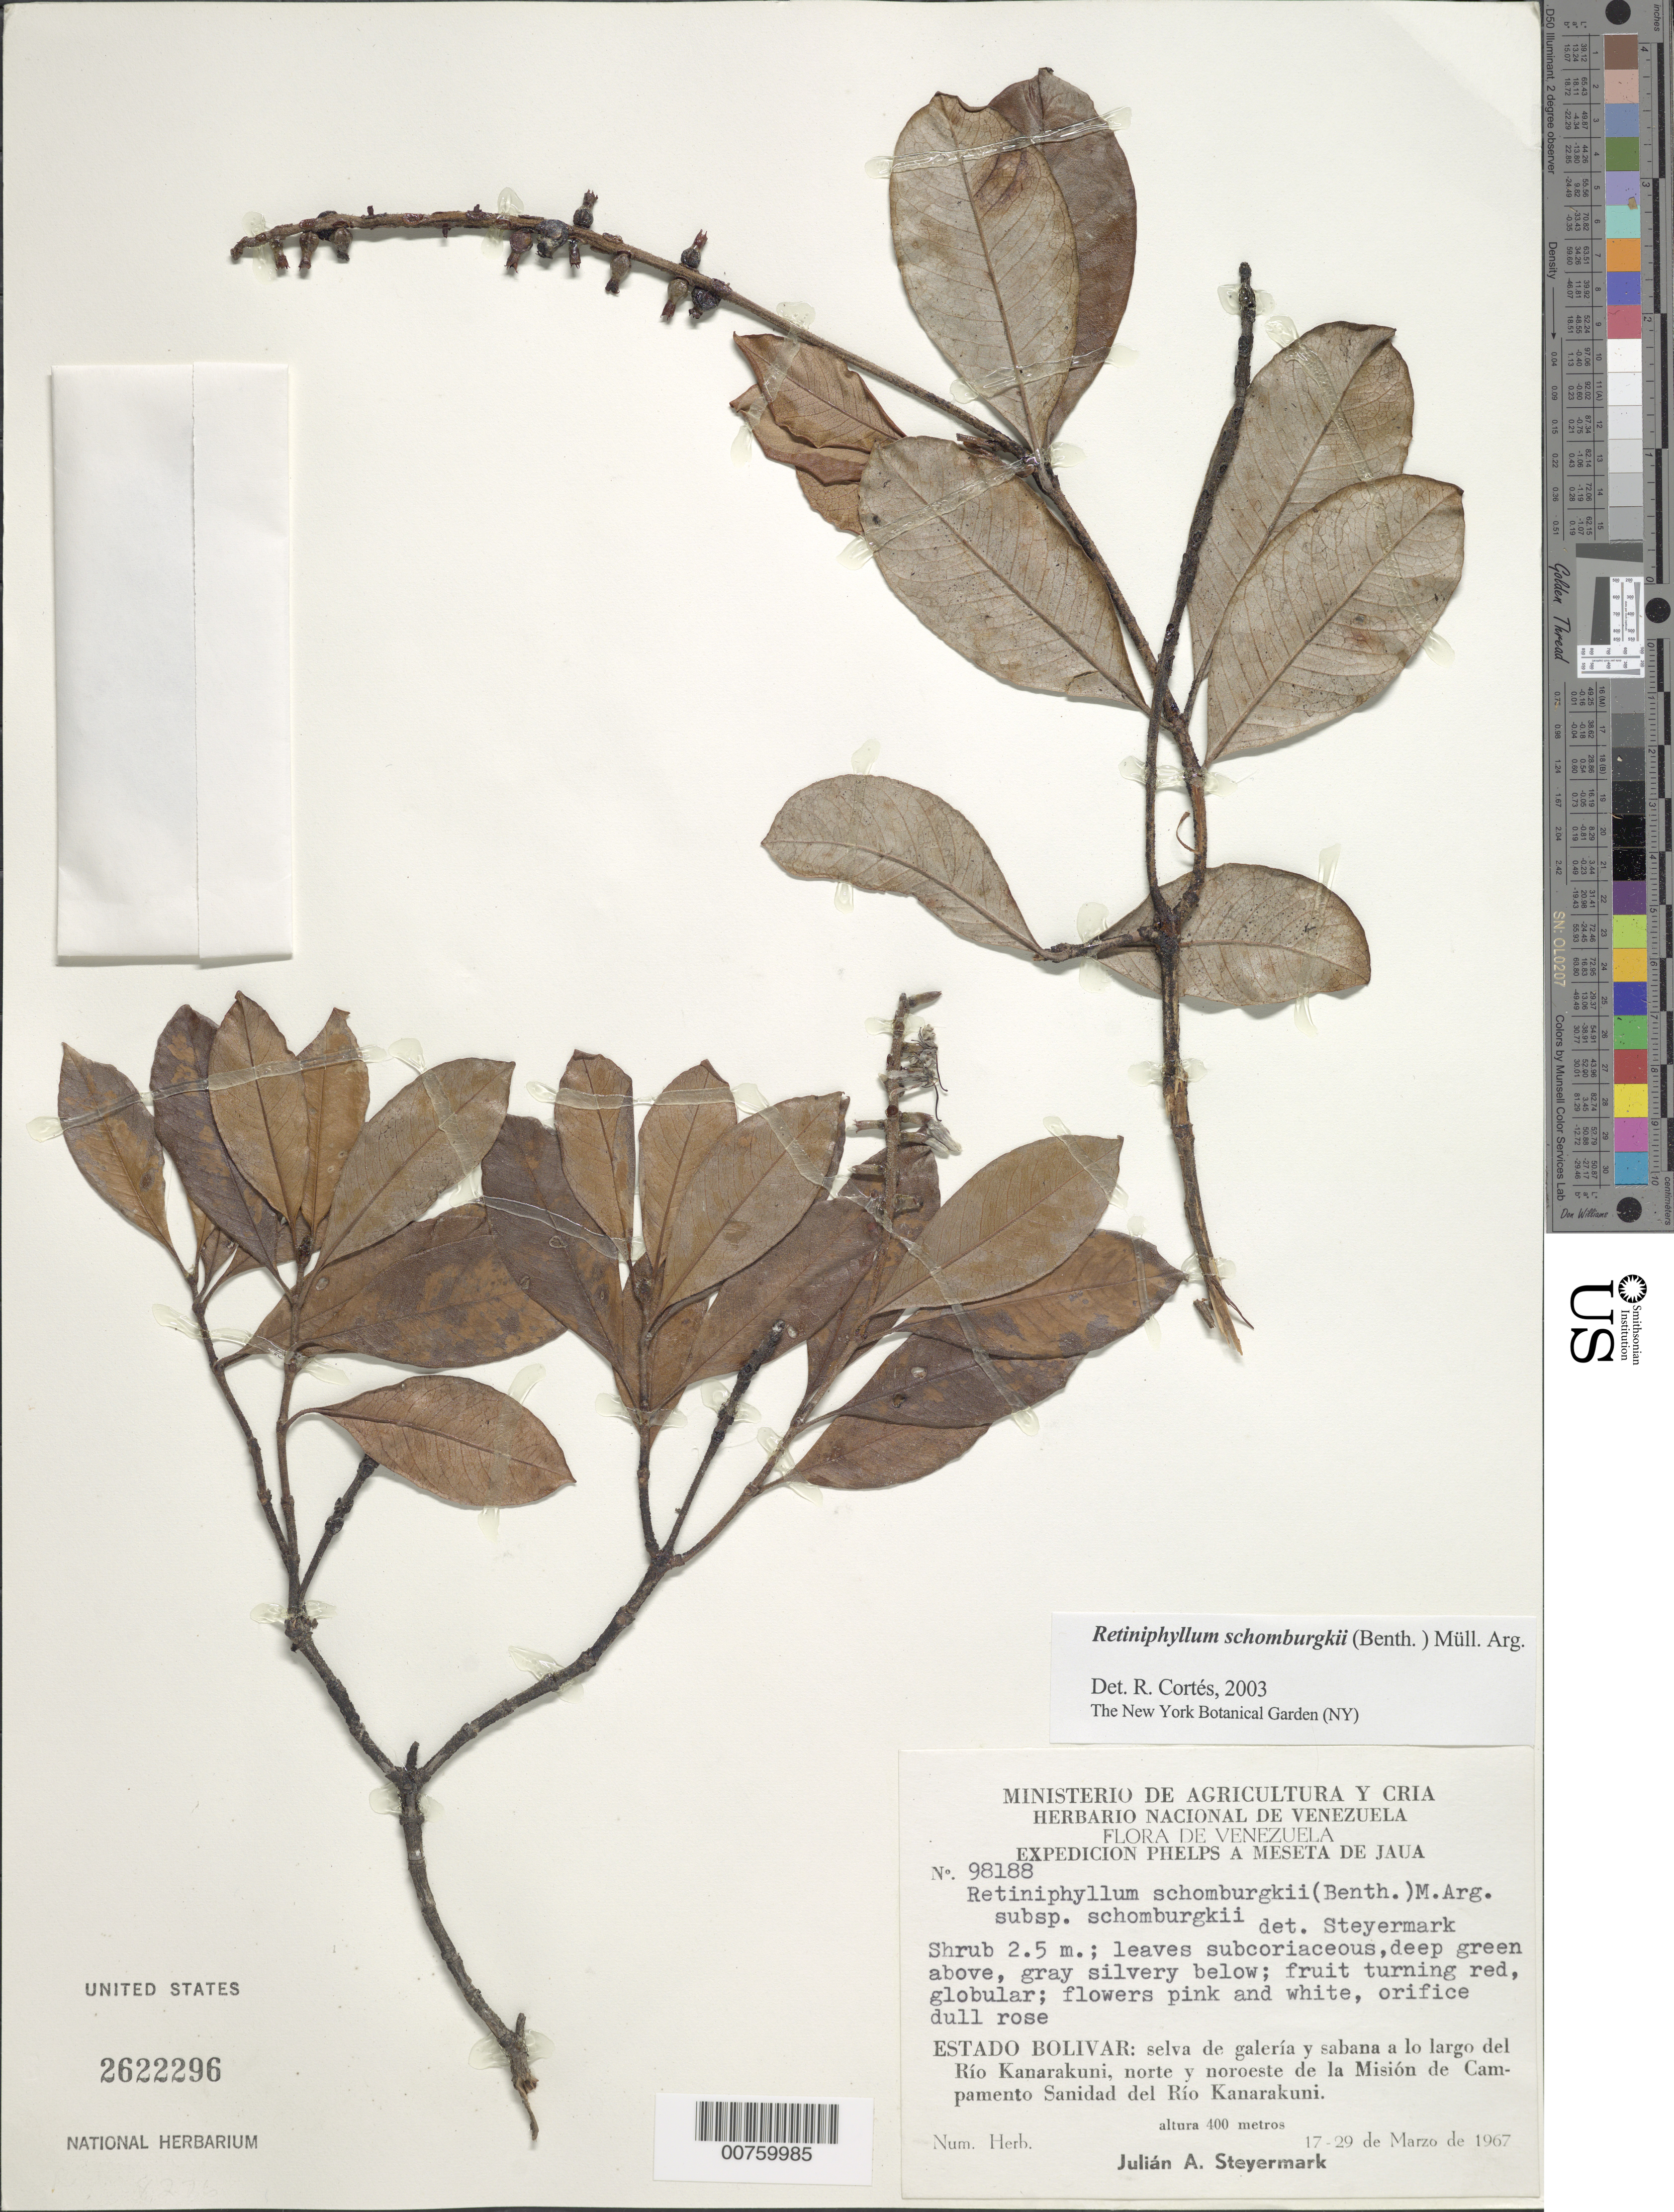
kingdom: Plantae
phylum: Tracheophyta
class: Magnoliopsida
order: Gentianales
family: Rubiaceae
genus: Retiniphyllum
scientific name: Retiniphyllum schomburgkii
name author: (Benth.) Müll. Arg.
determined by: Cortes R., G.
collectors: J. Steyermark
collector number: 98188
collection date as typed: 17-Mar-67 to 29-Mar-67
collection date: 1967-03-17/1967-03-29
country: Venezuela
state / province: Bolívar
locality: Río Kanarakuni, N and NW of Mision de Campamento Sanidad del Río Kanarakuni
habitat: Gallery forest and savanna along river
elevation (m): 400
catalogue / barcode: US 2622296